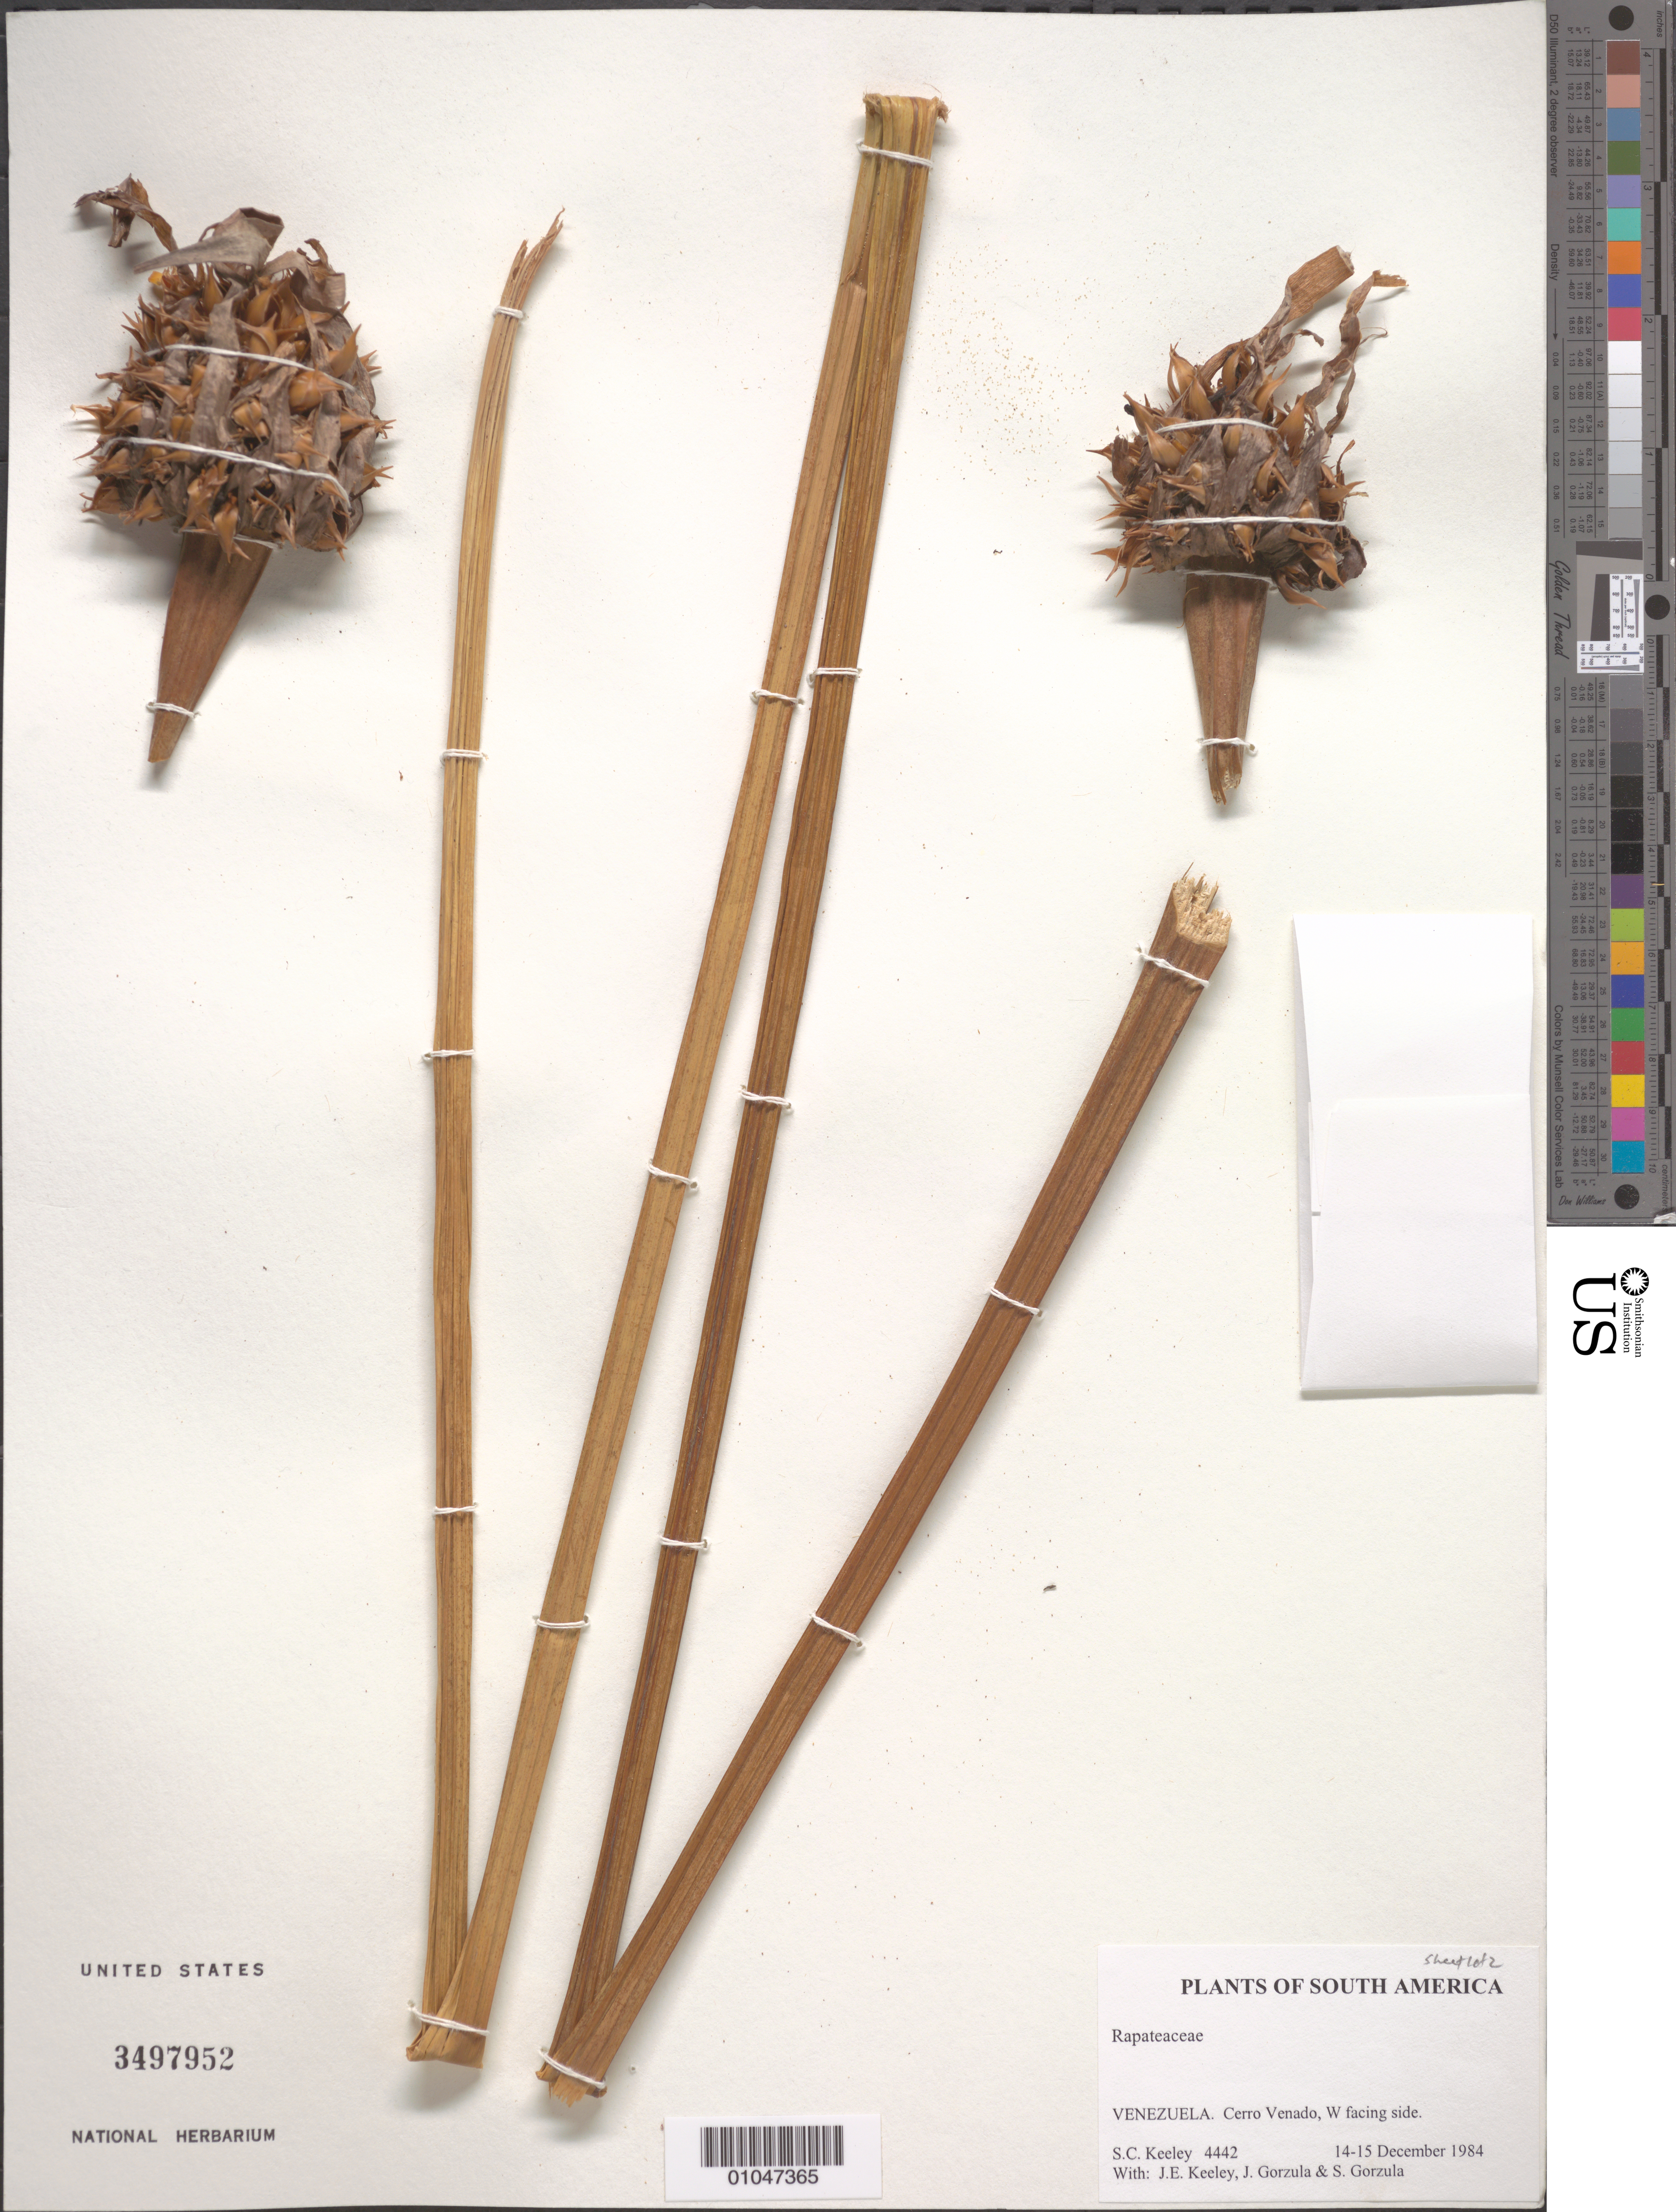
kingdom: Plantae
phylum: Tracheophyta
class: Liliopsida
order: Poales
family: Rapateaceae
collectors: S. C. Keeley, J. E. Keeley, J. Gorzula & S. Gorzula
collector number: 4442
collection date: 1984-12-14/1984-12-15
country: Venezuela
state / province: Bolívar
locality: W facing side, Cerro Venado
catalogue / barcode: US 3497952